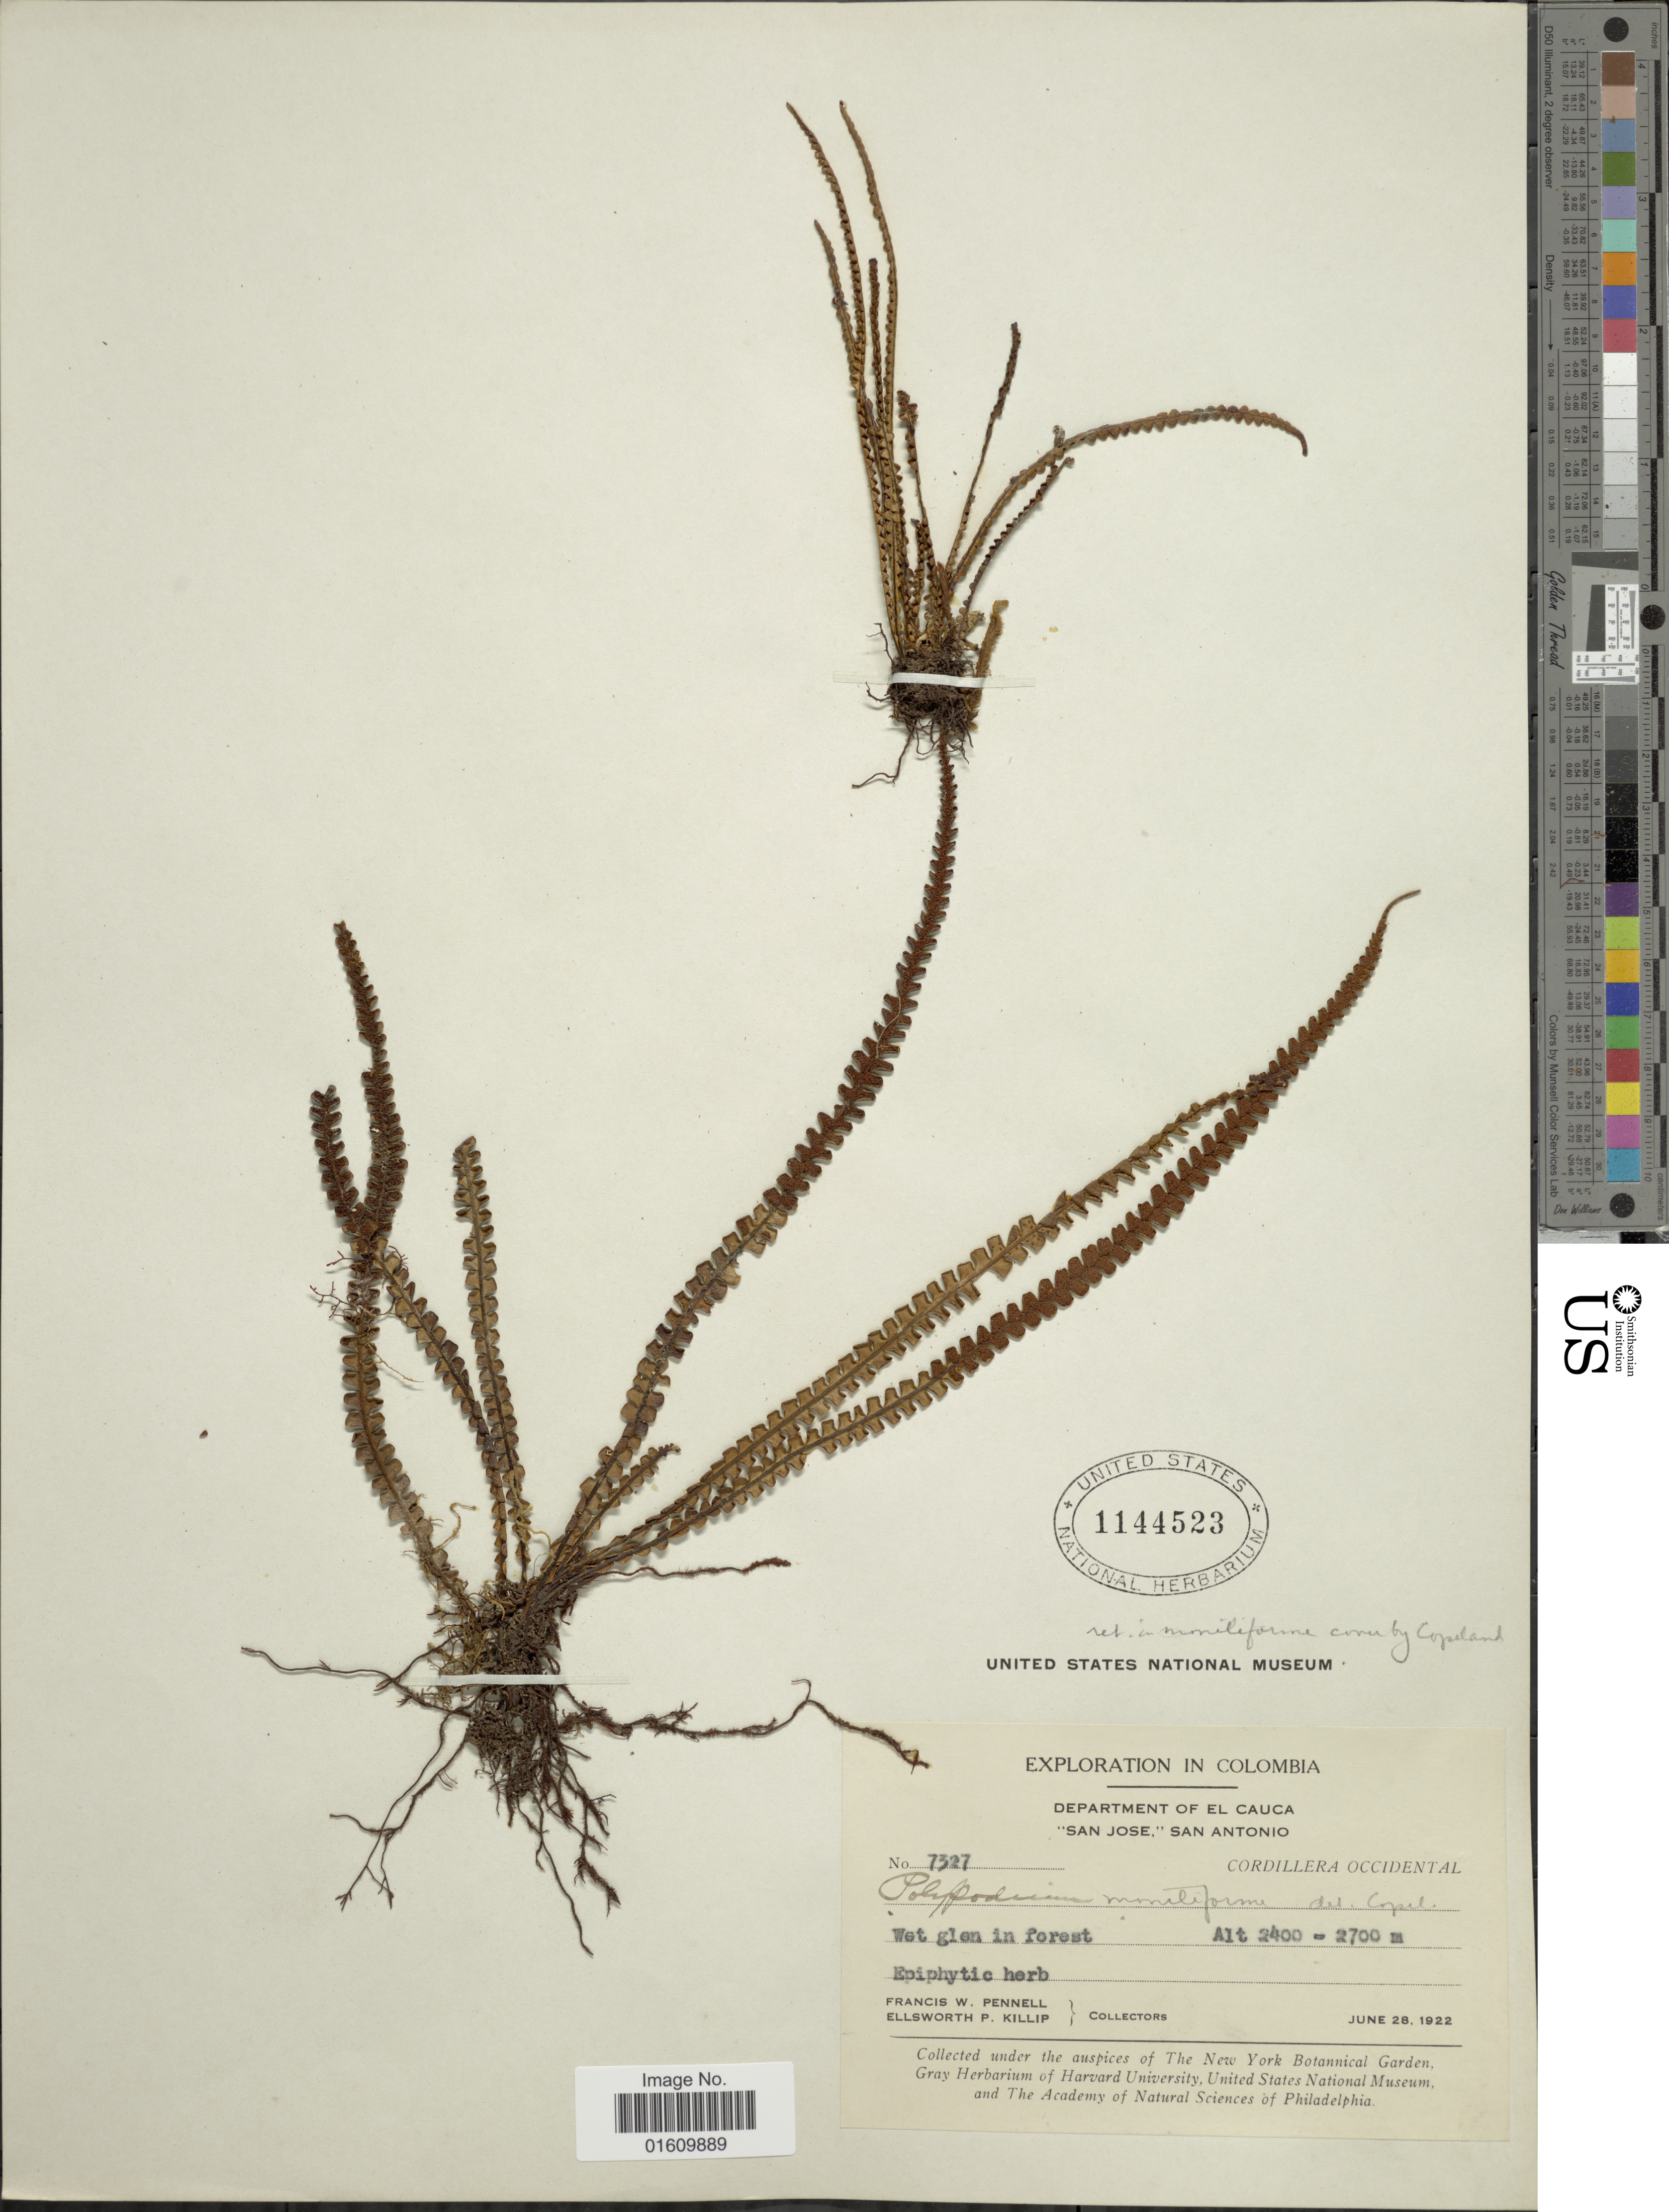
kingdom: Plantae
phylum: Tracheophyta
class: Polypodiopsida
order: Polypodiales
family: Polypodiaceae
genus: Melpomene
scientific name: Melpomene moniliformis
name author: (Lag. ex Sw.) A.R. Sm. & R.C. Moran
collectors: F. W. Pennell & E. P. Killip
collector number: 7327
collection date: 1922-06-28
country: Colombia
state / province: Cauca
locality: Departement of el Cauca, "San Jose, "San Antonio, Cordillera Occindetal, wet glen in forerst.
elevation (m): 2400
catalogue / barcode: US 1144523